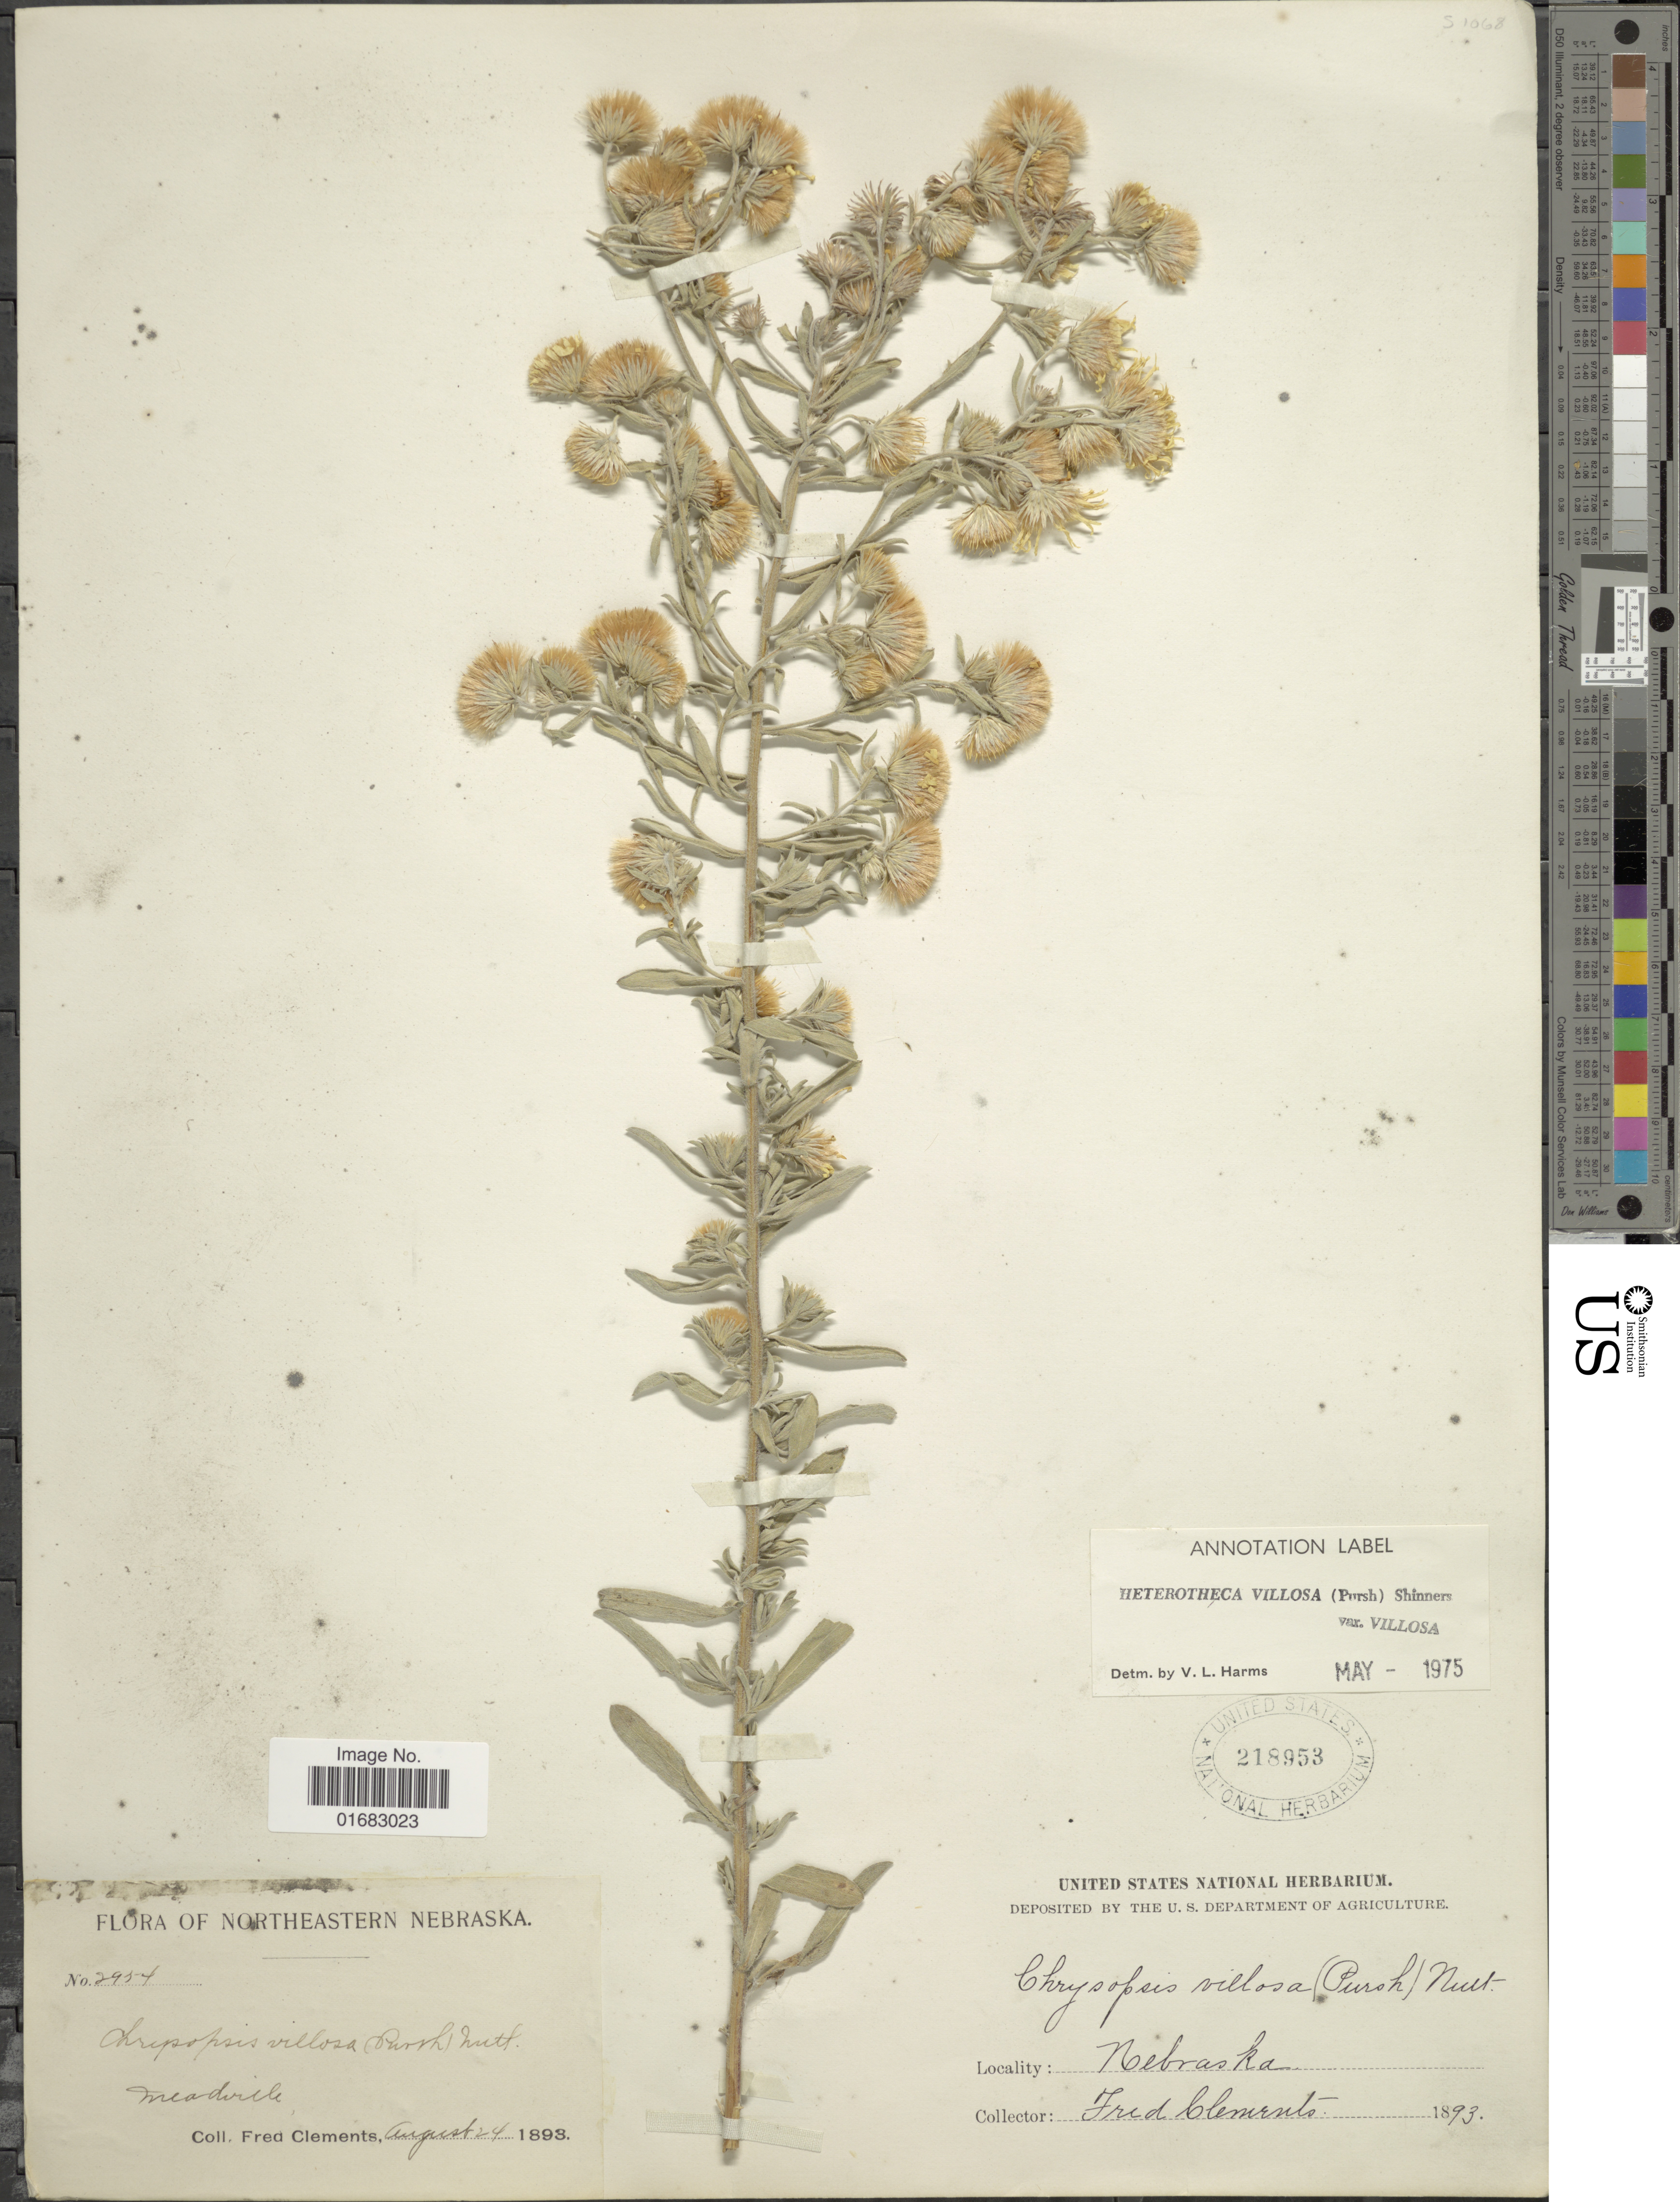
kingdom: Plantae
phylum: Tracheophyta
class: Magnoliopsida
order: Asterales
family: Asteraceae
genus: Heterotheca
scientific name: Heterotheca villosa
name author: (Pursh) Shinners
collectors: F. E. Clements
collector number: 2954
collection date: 1893-08-24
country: United States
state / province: Nebraska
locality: Northeastern Nebraska, Meadville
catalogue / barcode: US 218953